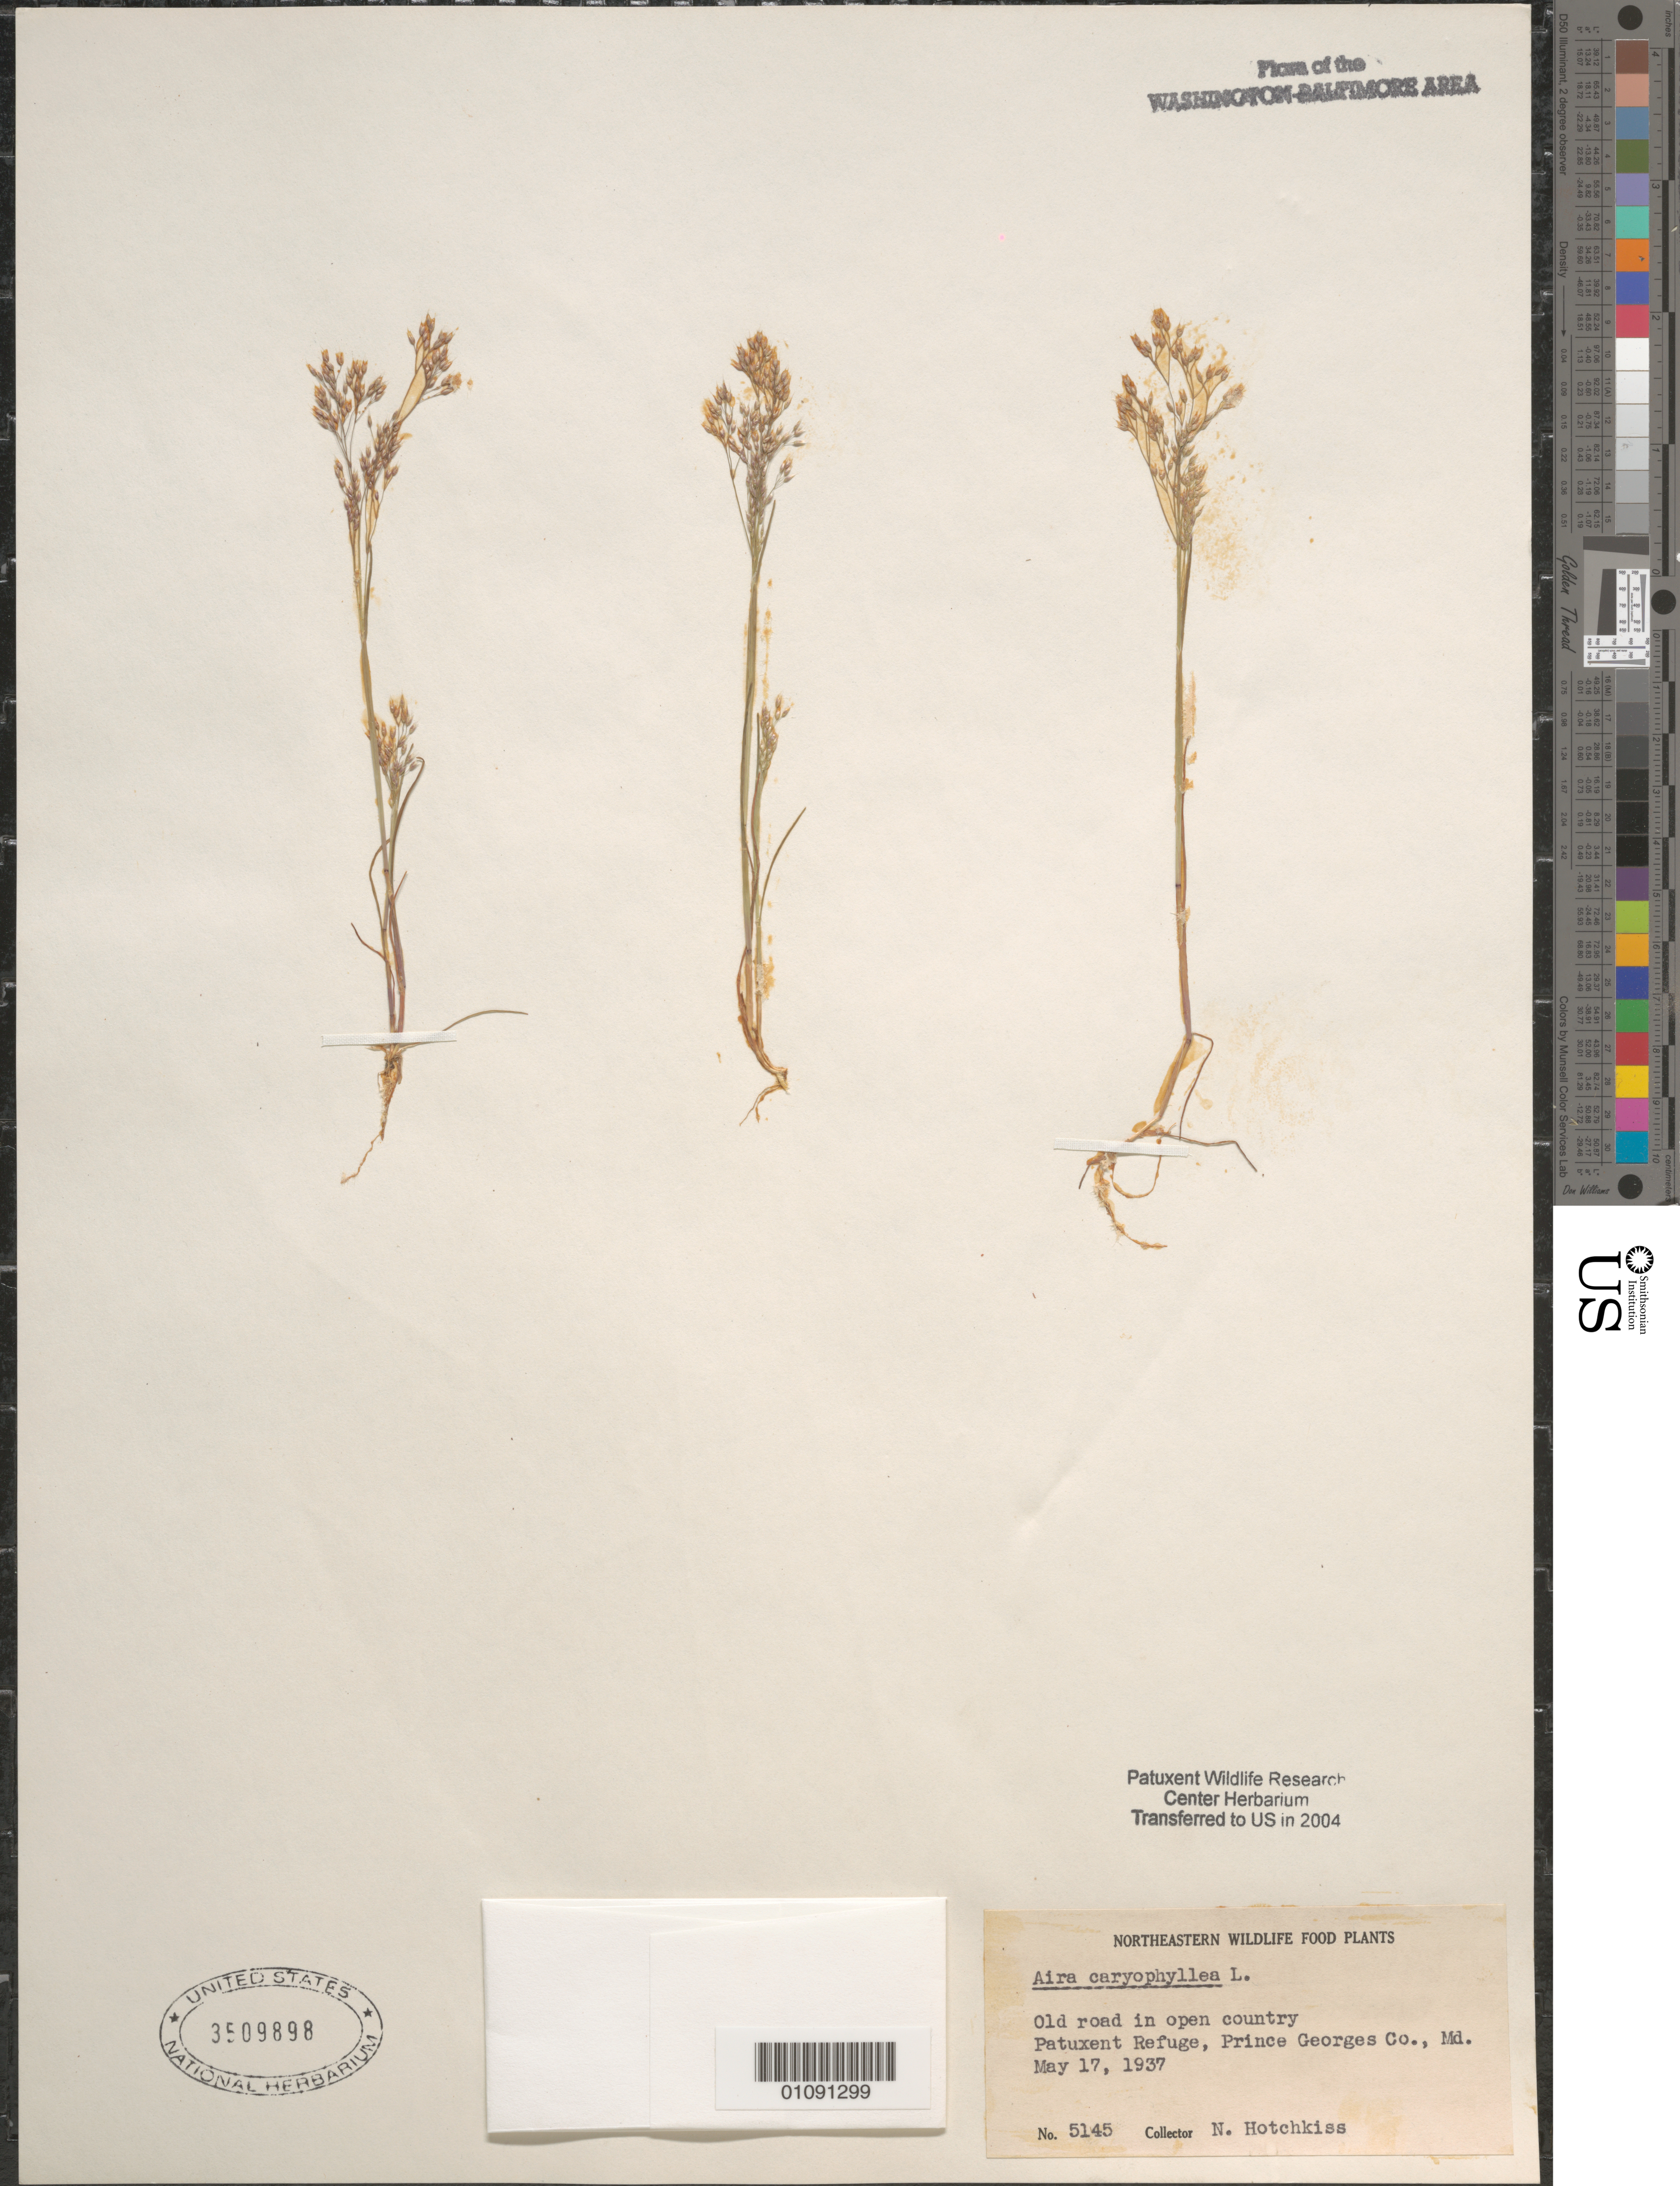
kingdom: Plantae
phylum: Tracheophyta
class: Liliopsida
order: Poales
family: Poaceae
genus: Aira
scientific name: Aira caryophyllea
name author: L.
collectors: N. Hotchkiss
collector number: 5145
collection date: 1937-05-17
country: United States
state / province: Maryland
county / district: Prince George's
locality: Patuxent Wildlife Refuge.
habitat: Old road in open country.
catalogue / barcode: US 3509898